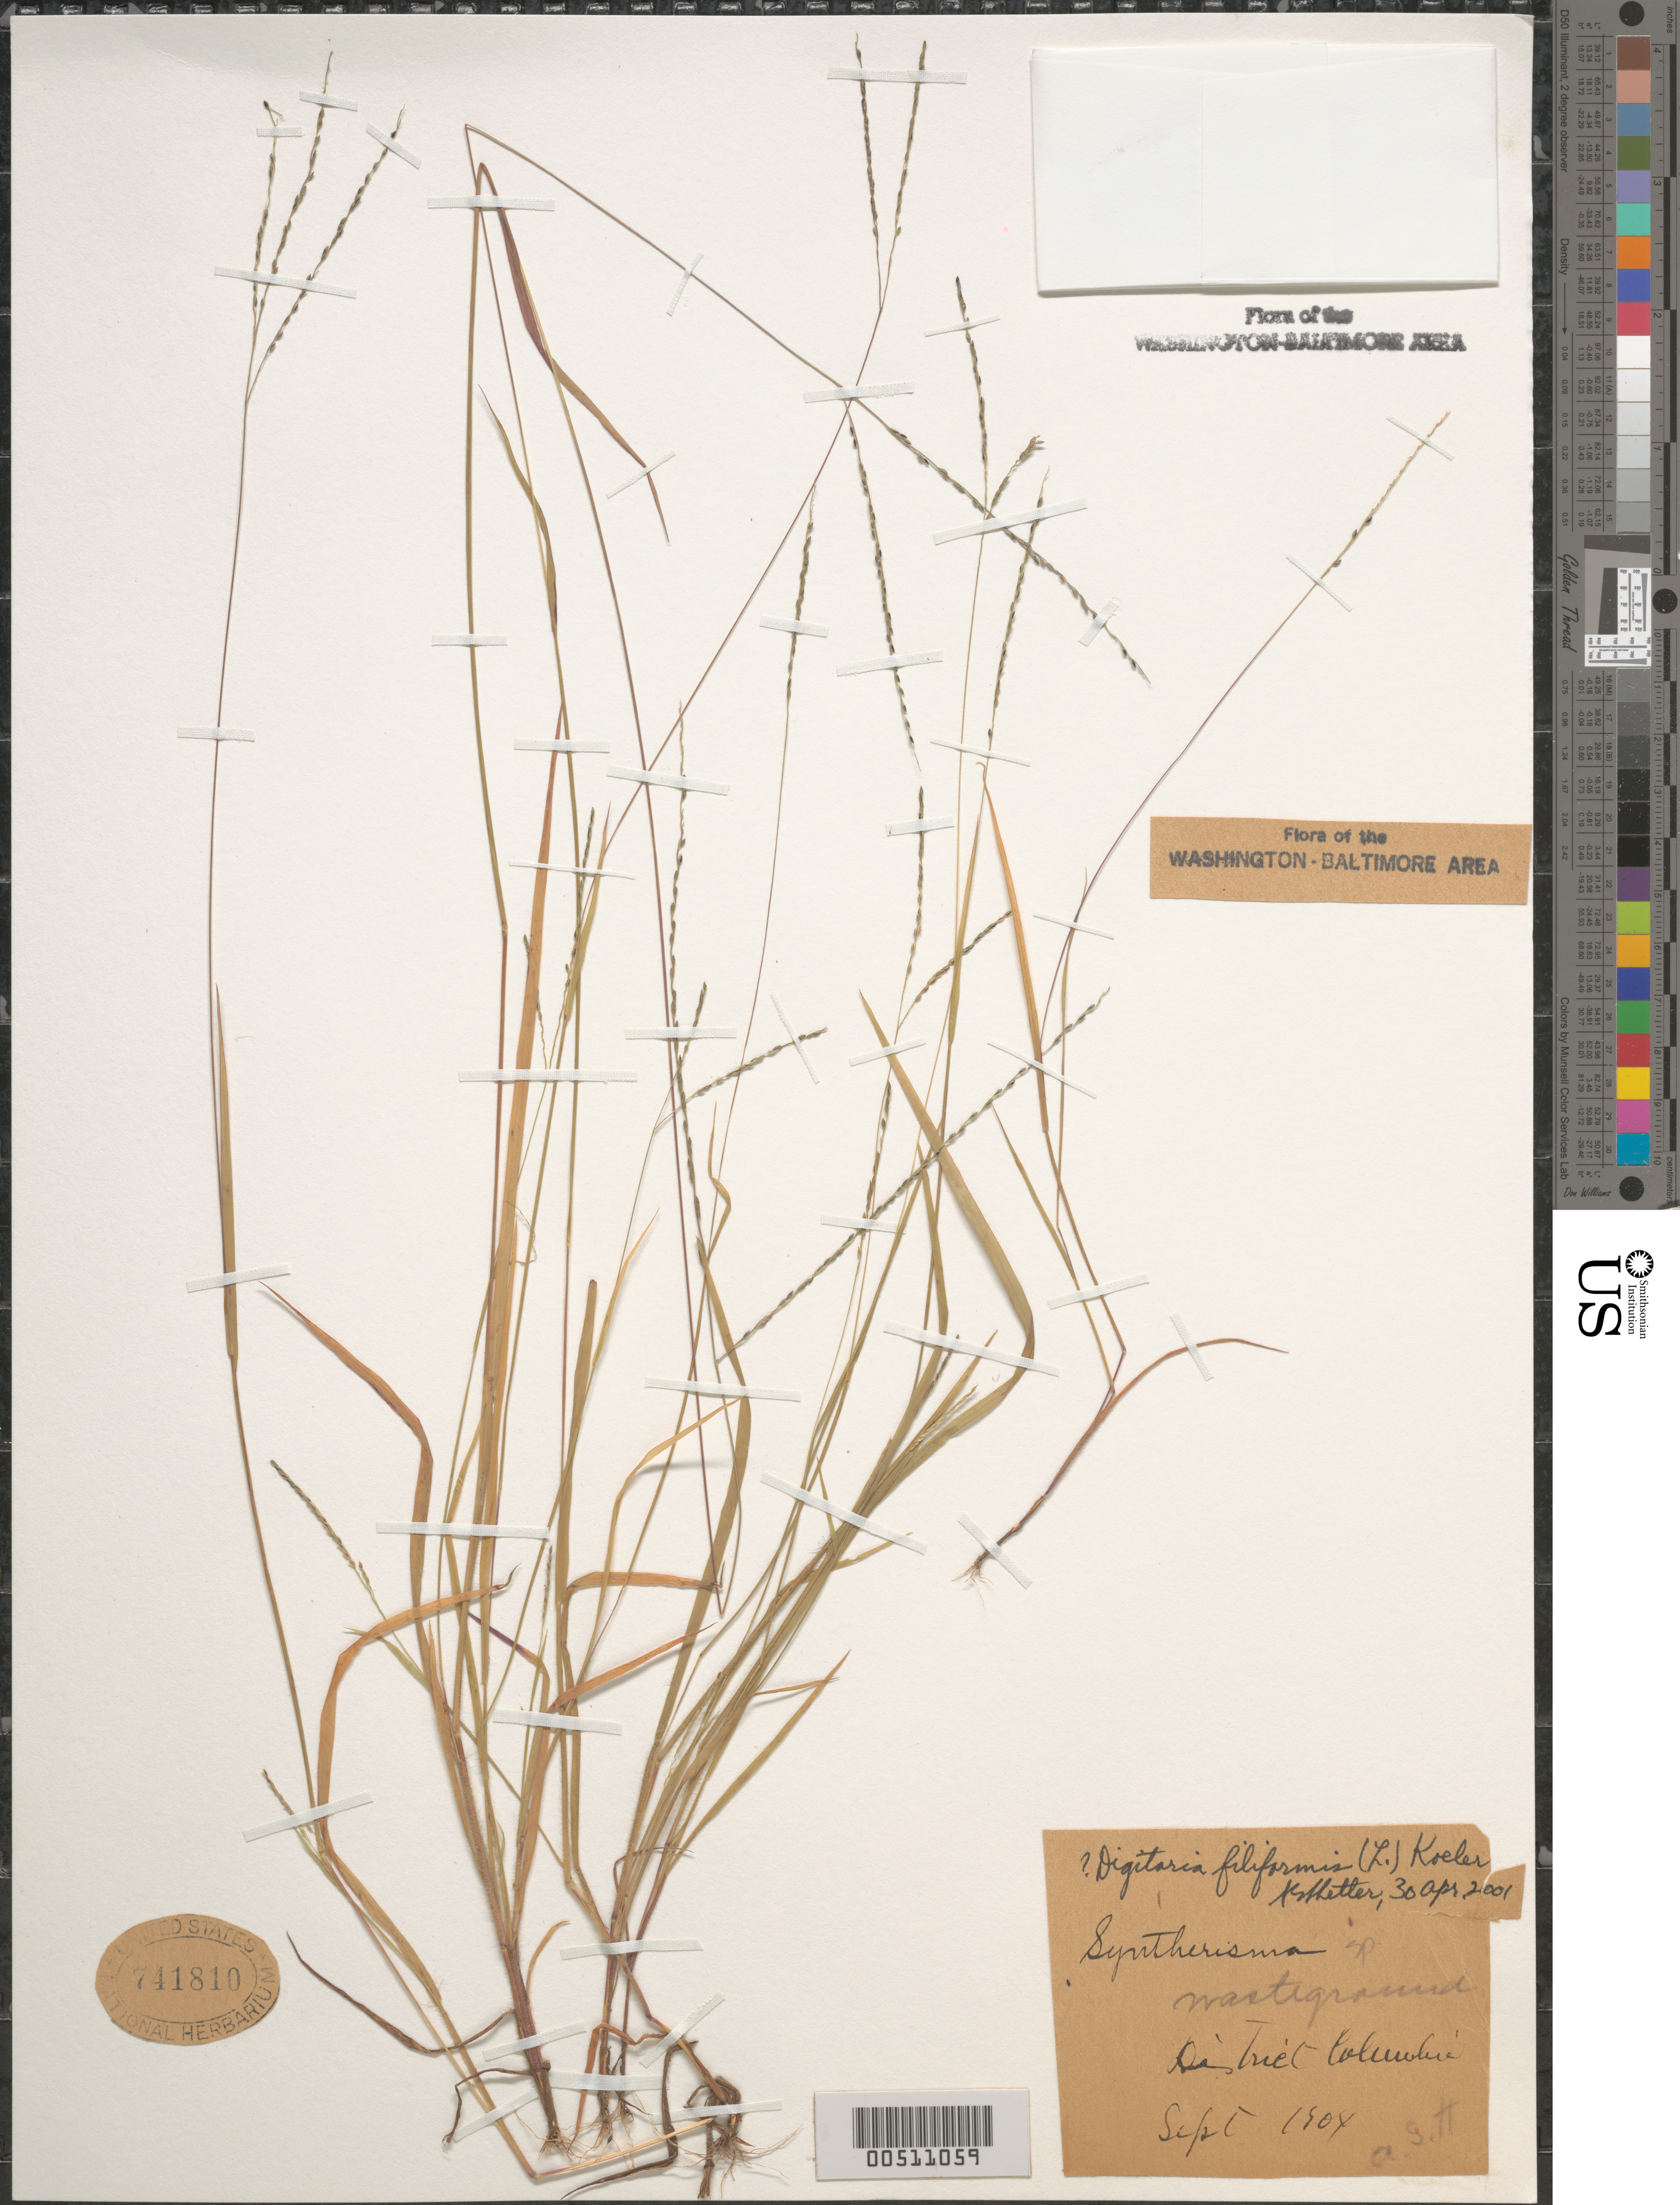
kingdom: Plantae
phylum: Tracheophyta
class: Liliopsida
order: Poales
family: Poaceae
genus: Digitaria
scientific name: Digitaria filiformis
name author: (L.) Koeler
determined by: Shetler, Stanwyn G., (US), NMNH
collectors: A. S. Hitchcock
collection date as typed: Sep 1904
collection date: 1904-09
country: United States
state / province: District of Columbia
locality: Washington DC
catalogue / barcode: US 741810